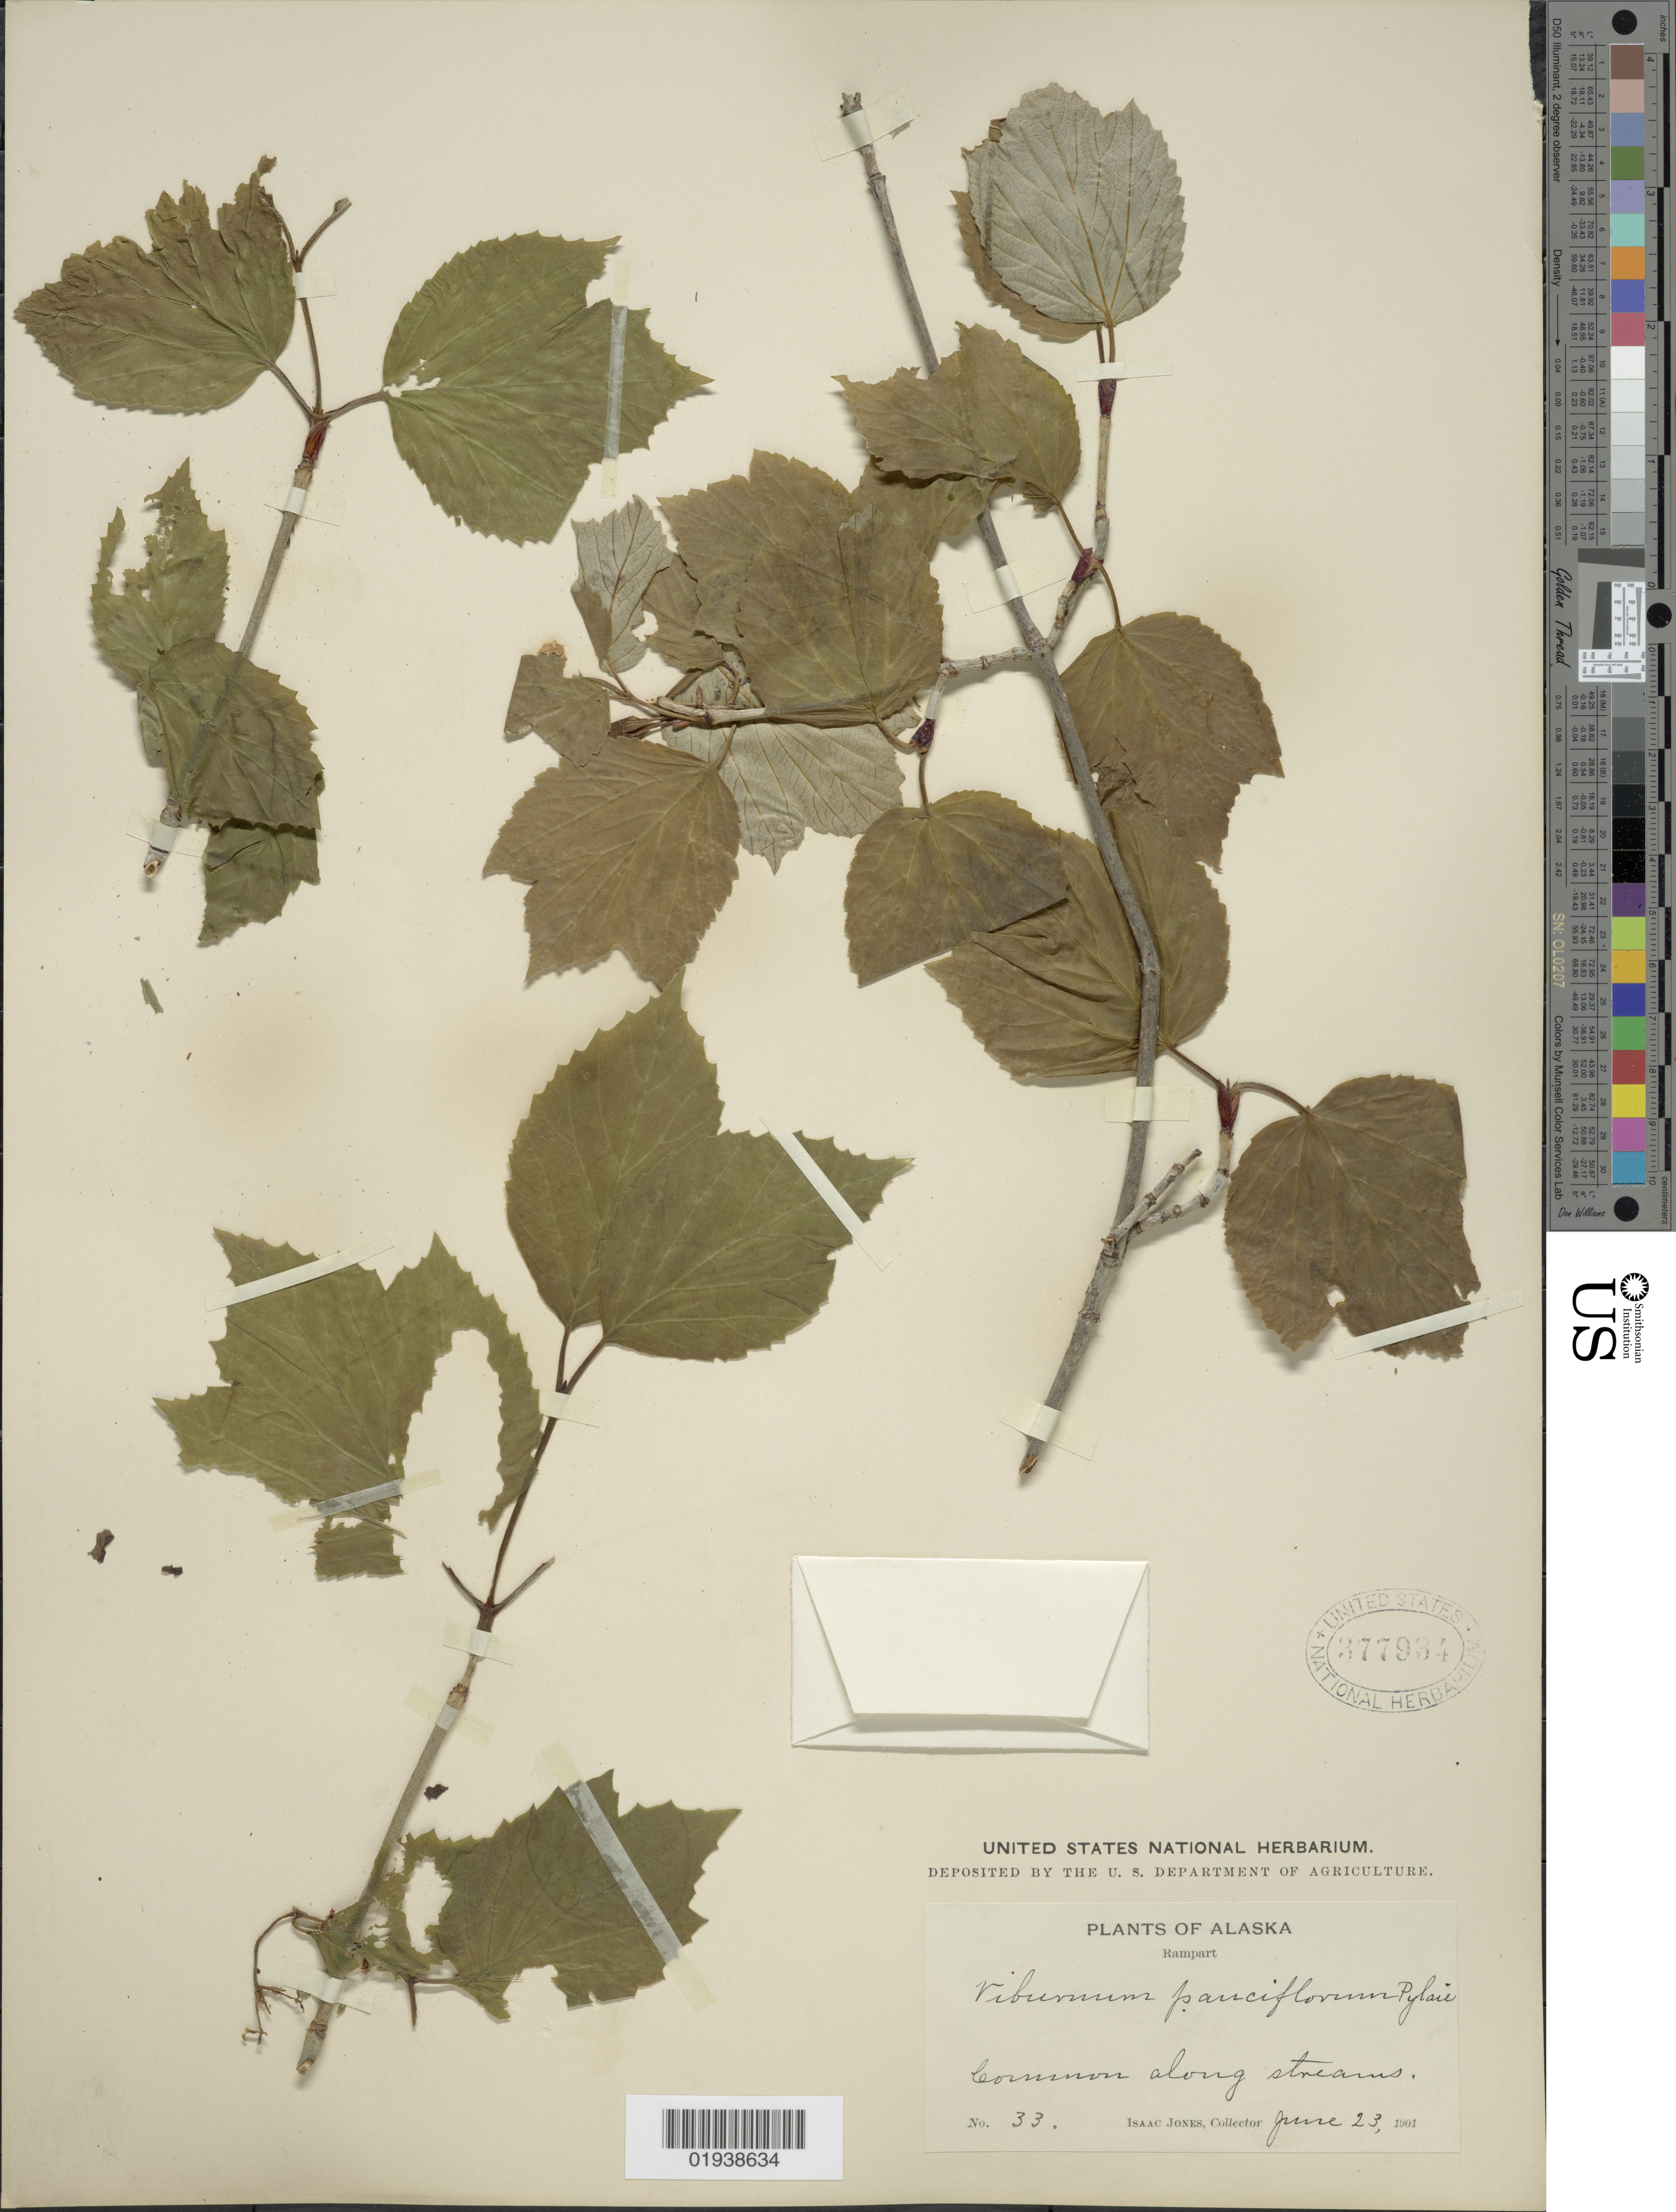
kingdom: Plantae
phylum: Tracheophyta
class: Magnoliopsida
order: Dipsacales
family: Viburnaceae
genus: Viburnum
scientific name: Viburnum edule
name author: (Michx.) Raf.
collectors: I. Jones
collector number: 33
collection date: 1901-06-23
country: United States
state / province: Alaska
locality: Rampart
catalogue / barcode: US 377934